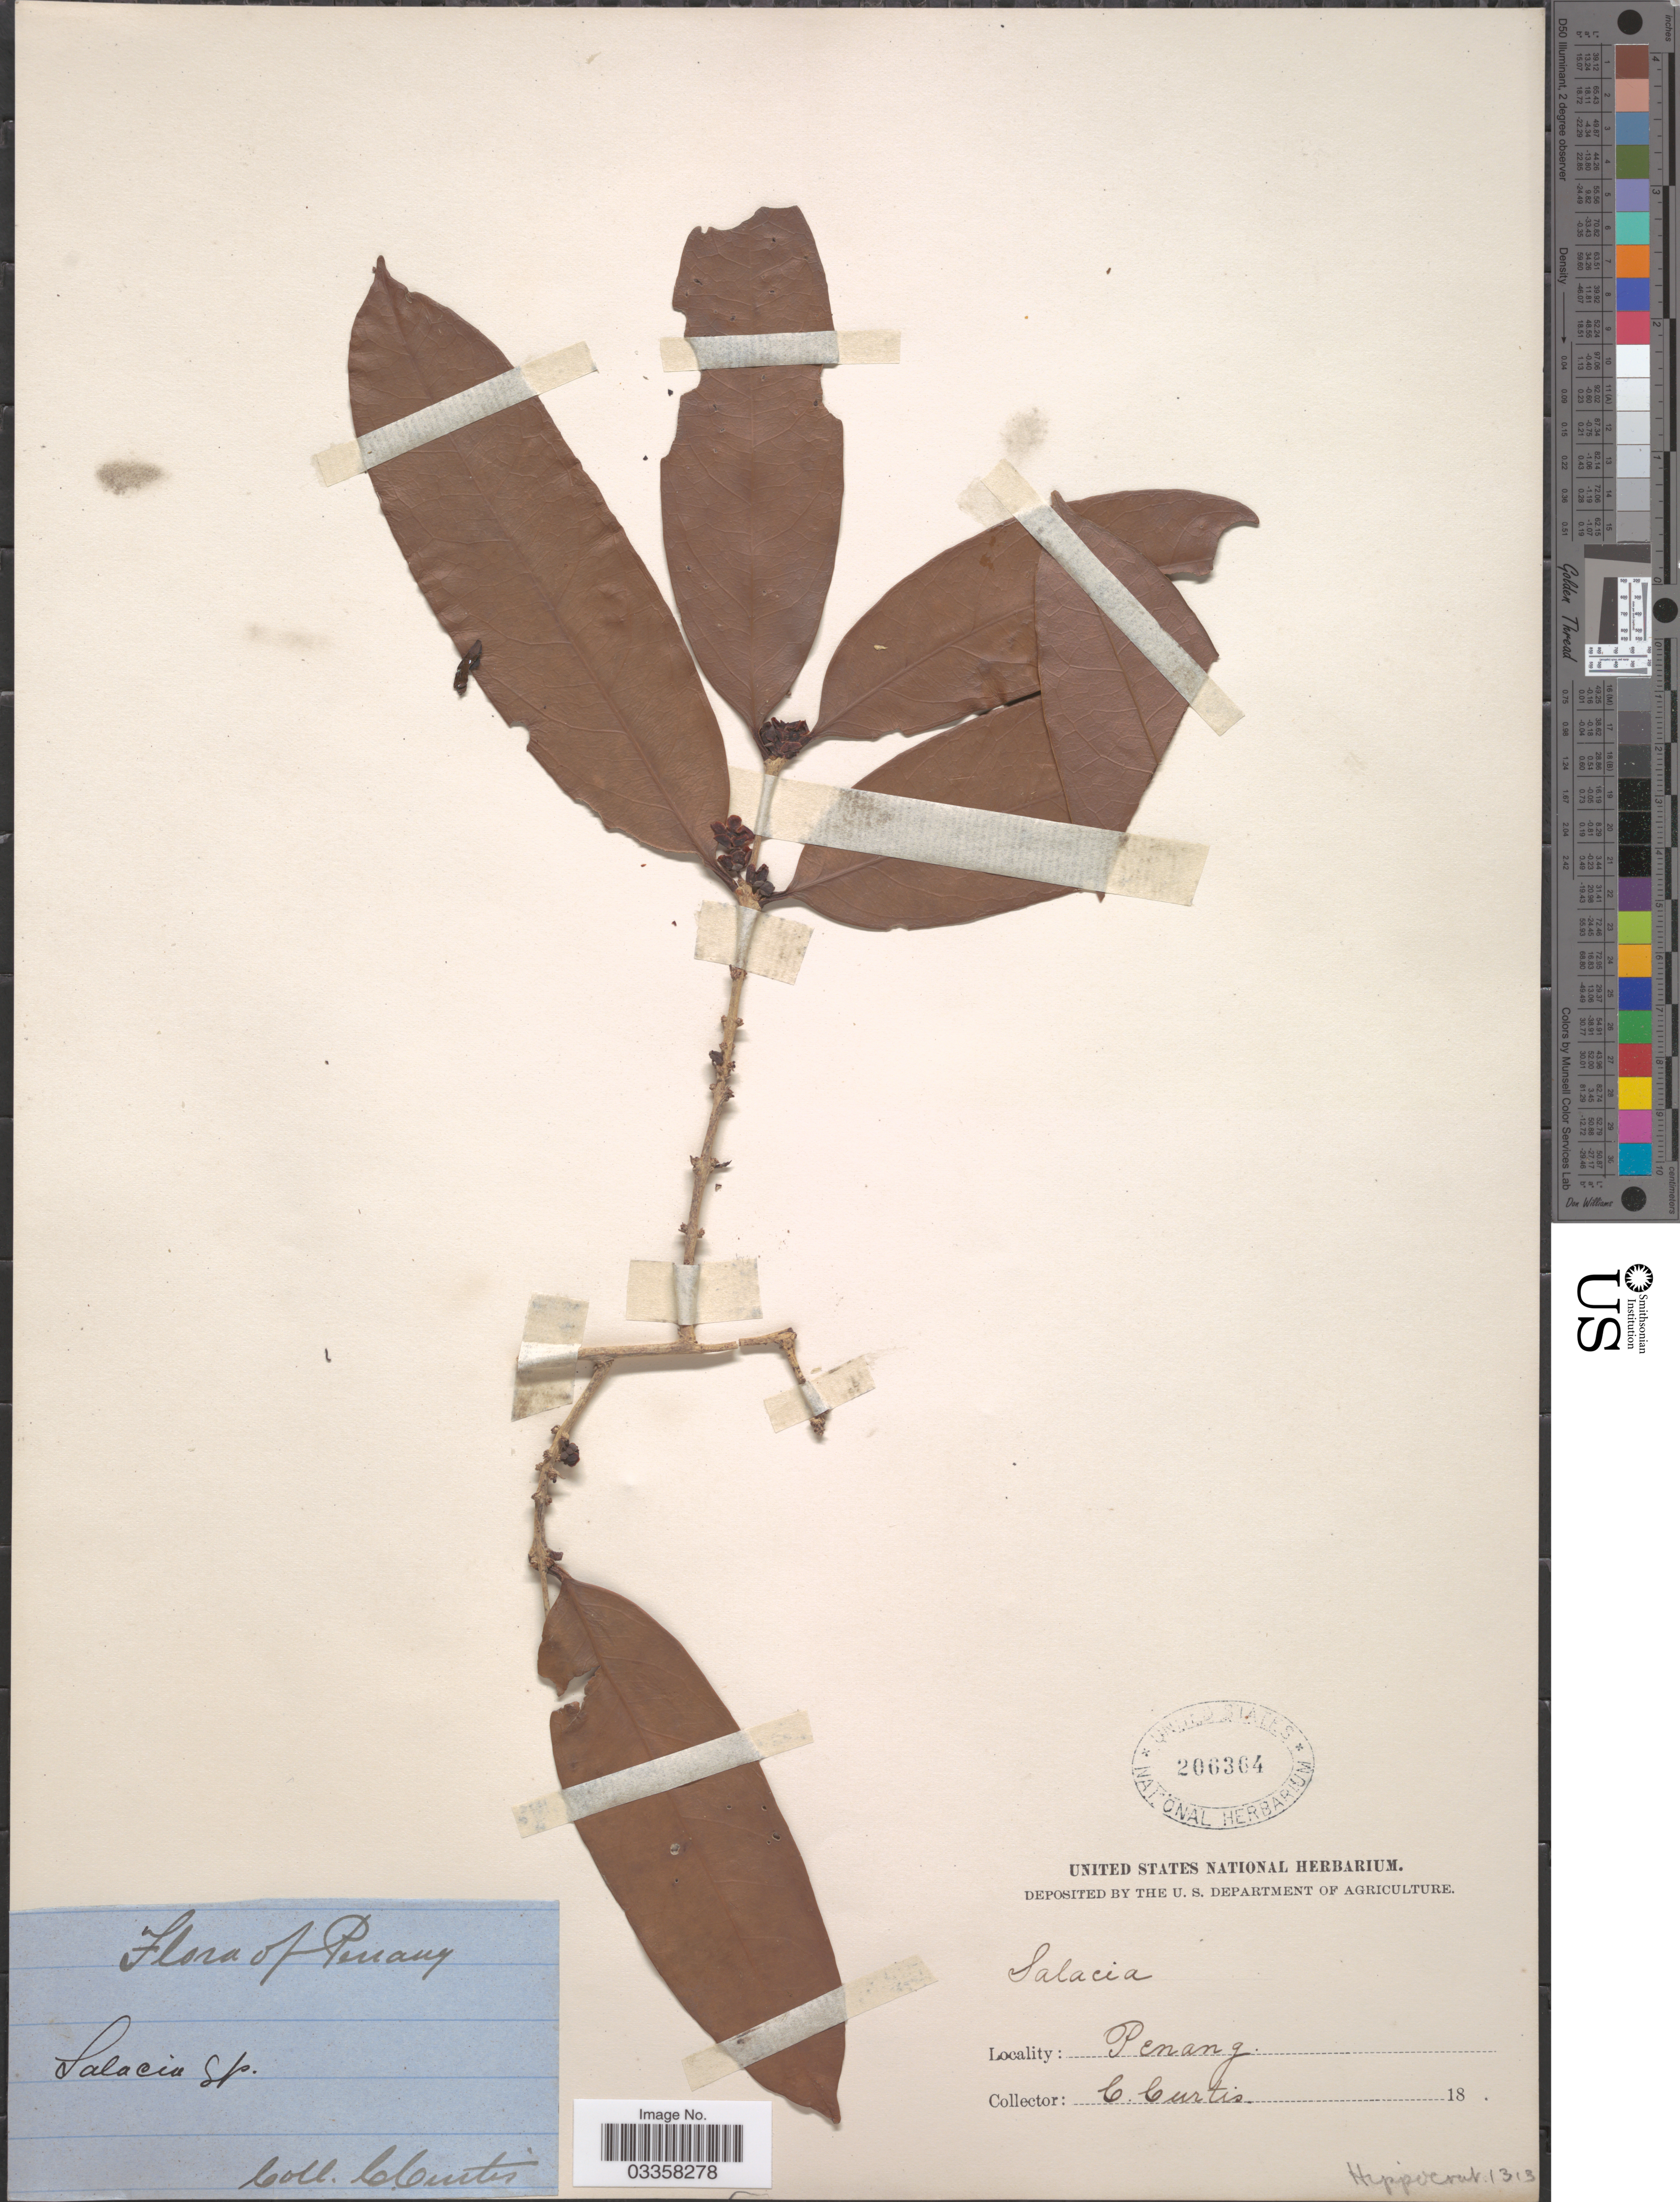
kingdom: Plantae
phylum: Tracheophyta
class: Magnoliopsida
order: Celastrales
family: Celastraceae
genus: Salacia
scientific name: Salacia sp.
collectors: C. Curtis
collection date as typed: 18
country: Malaysia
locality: Penang.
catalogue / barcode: US 206364